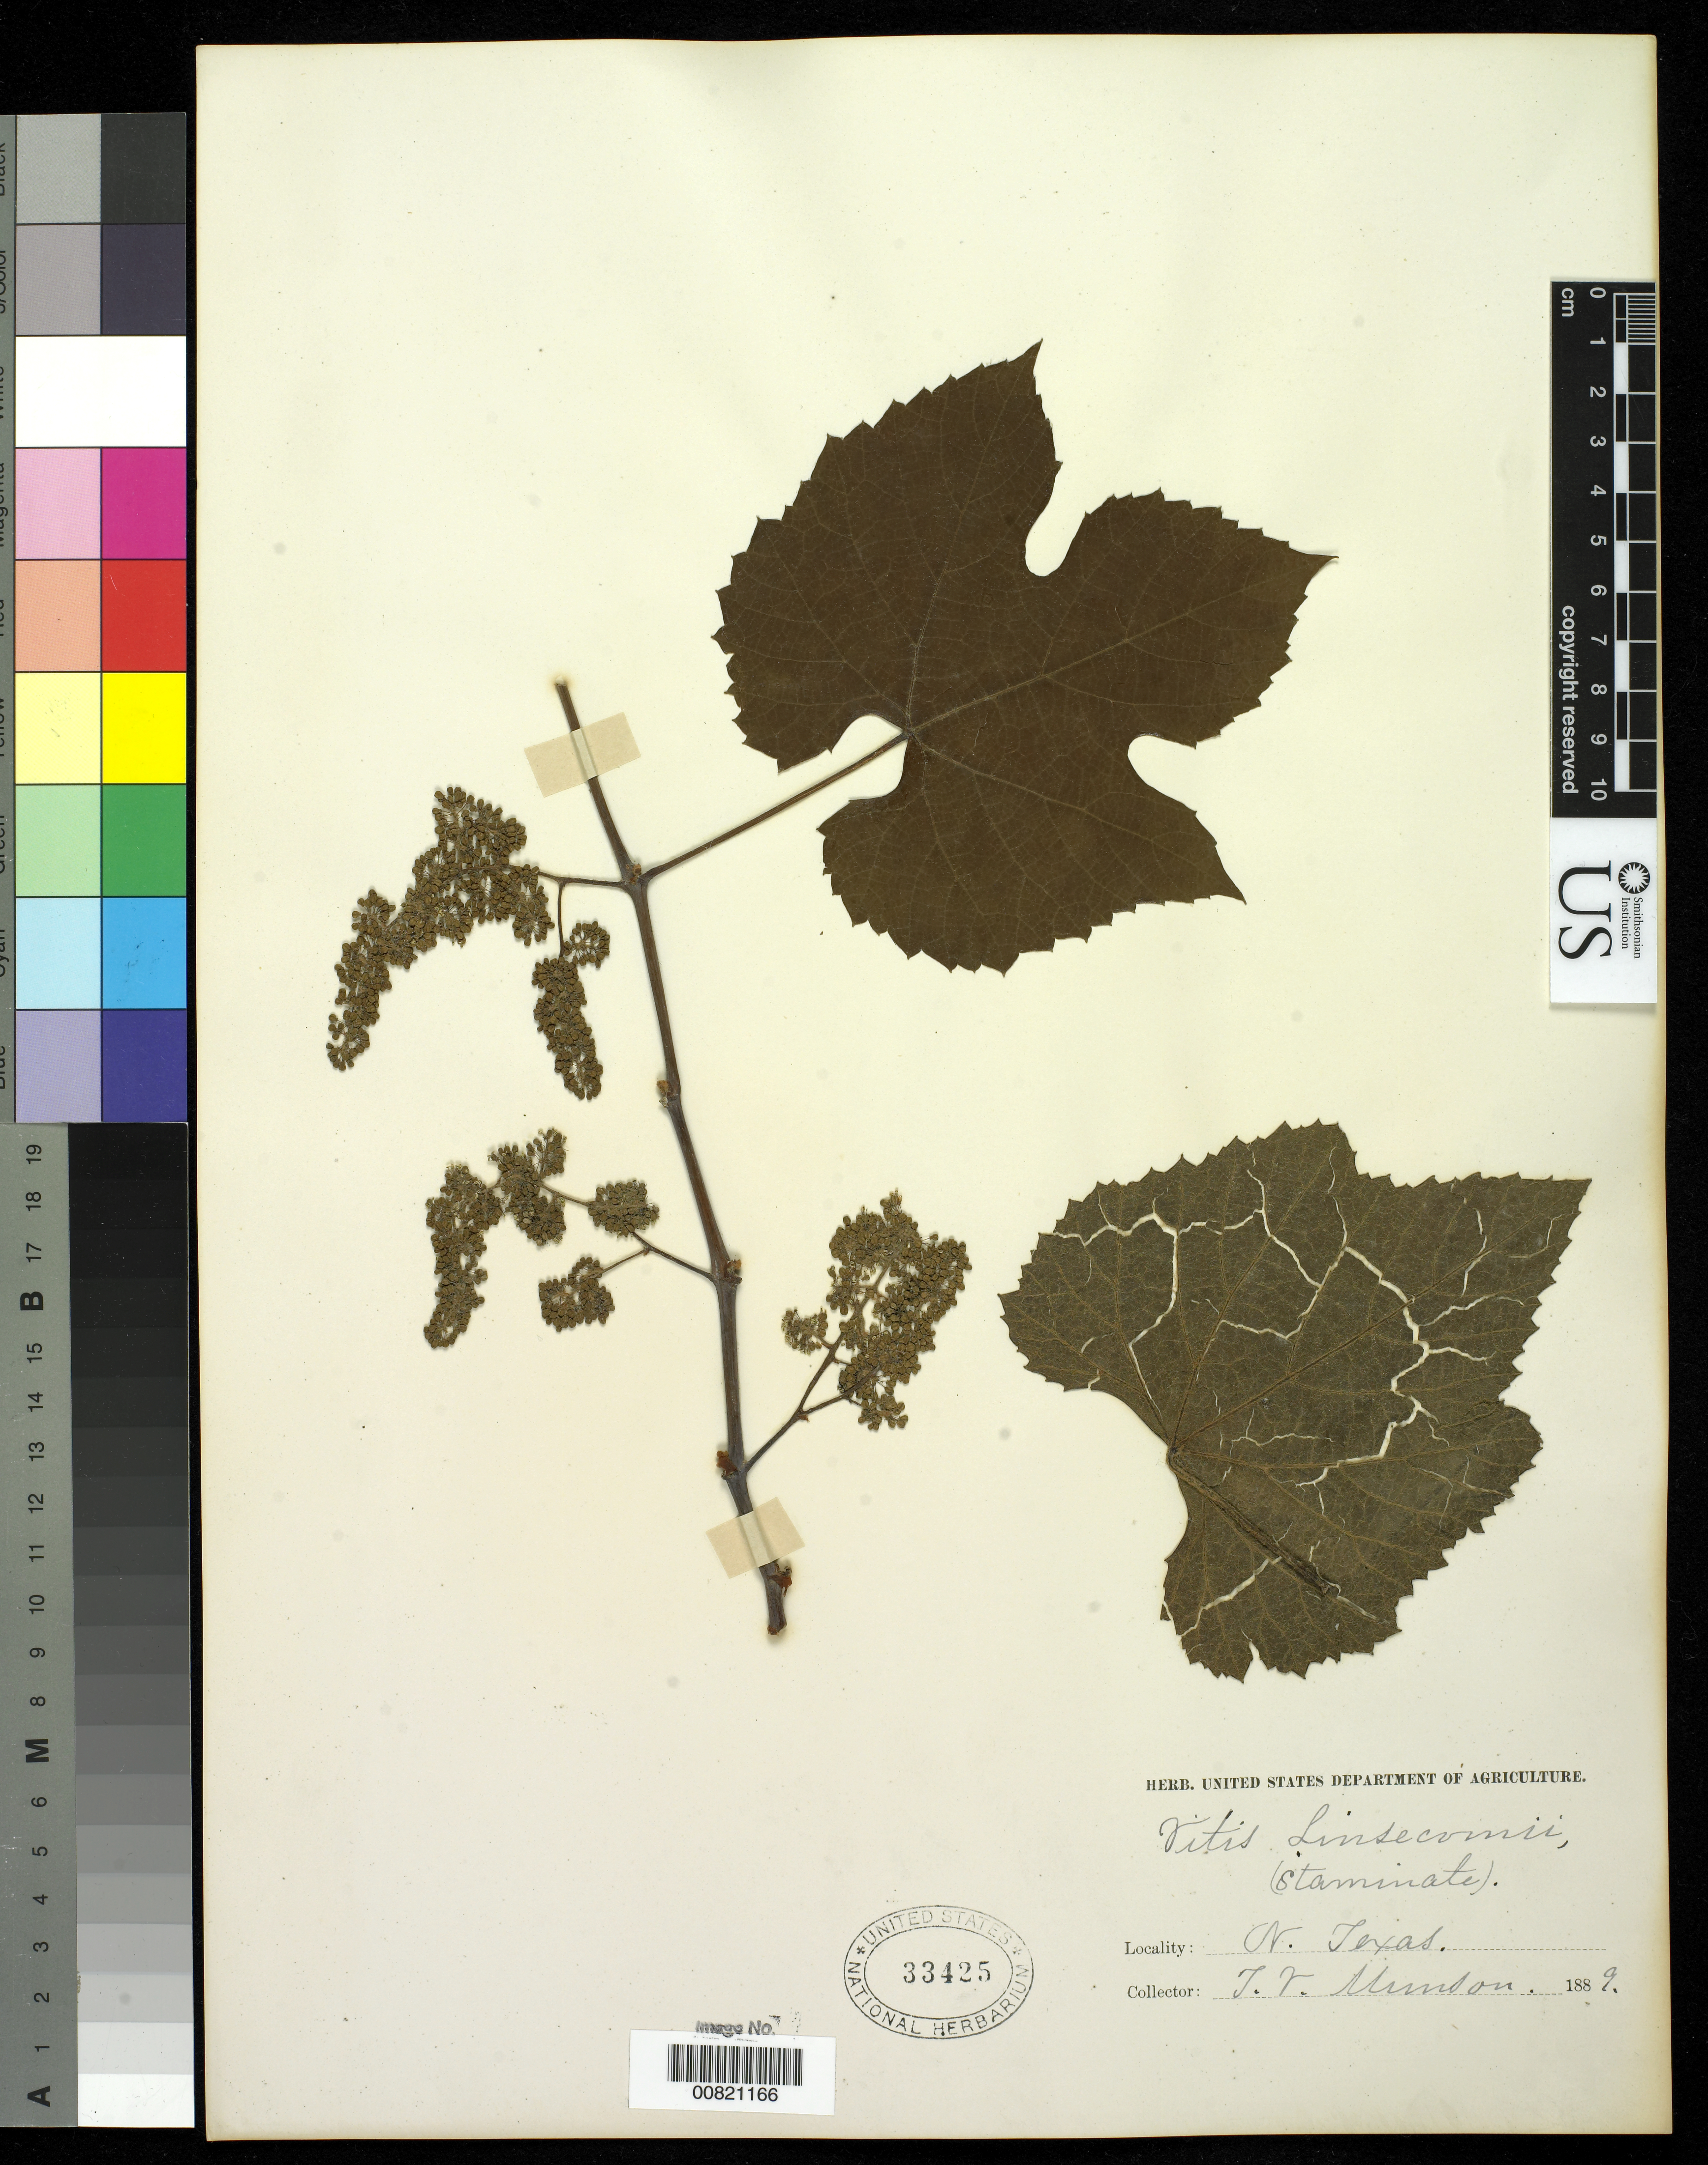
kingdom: Plantae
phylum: Tracheophyta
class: Magnoliopsida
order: Vitales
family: Vitaceae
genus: Vitis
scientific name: Vitis linsecomii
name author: Buckley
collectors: T. V. Munson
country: United States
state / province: Texas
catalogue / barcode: US 33425